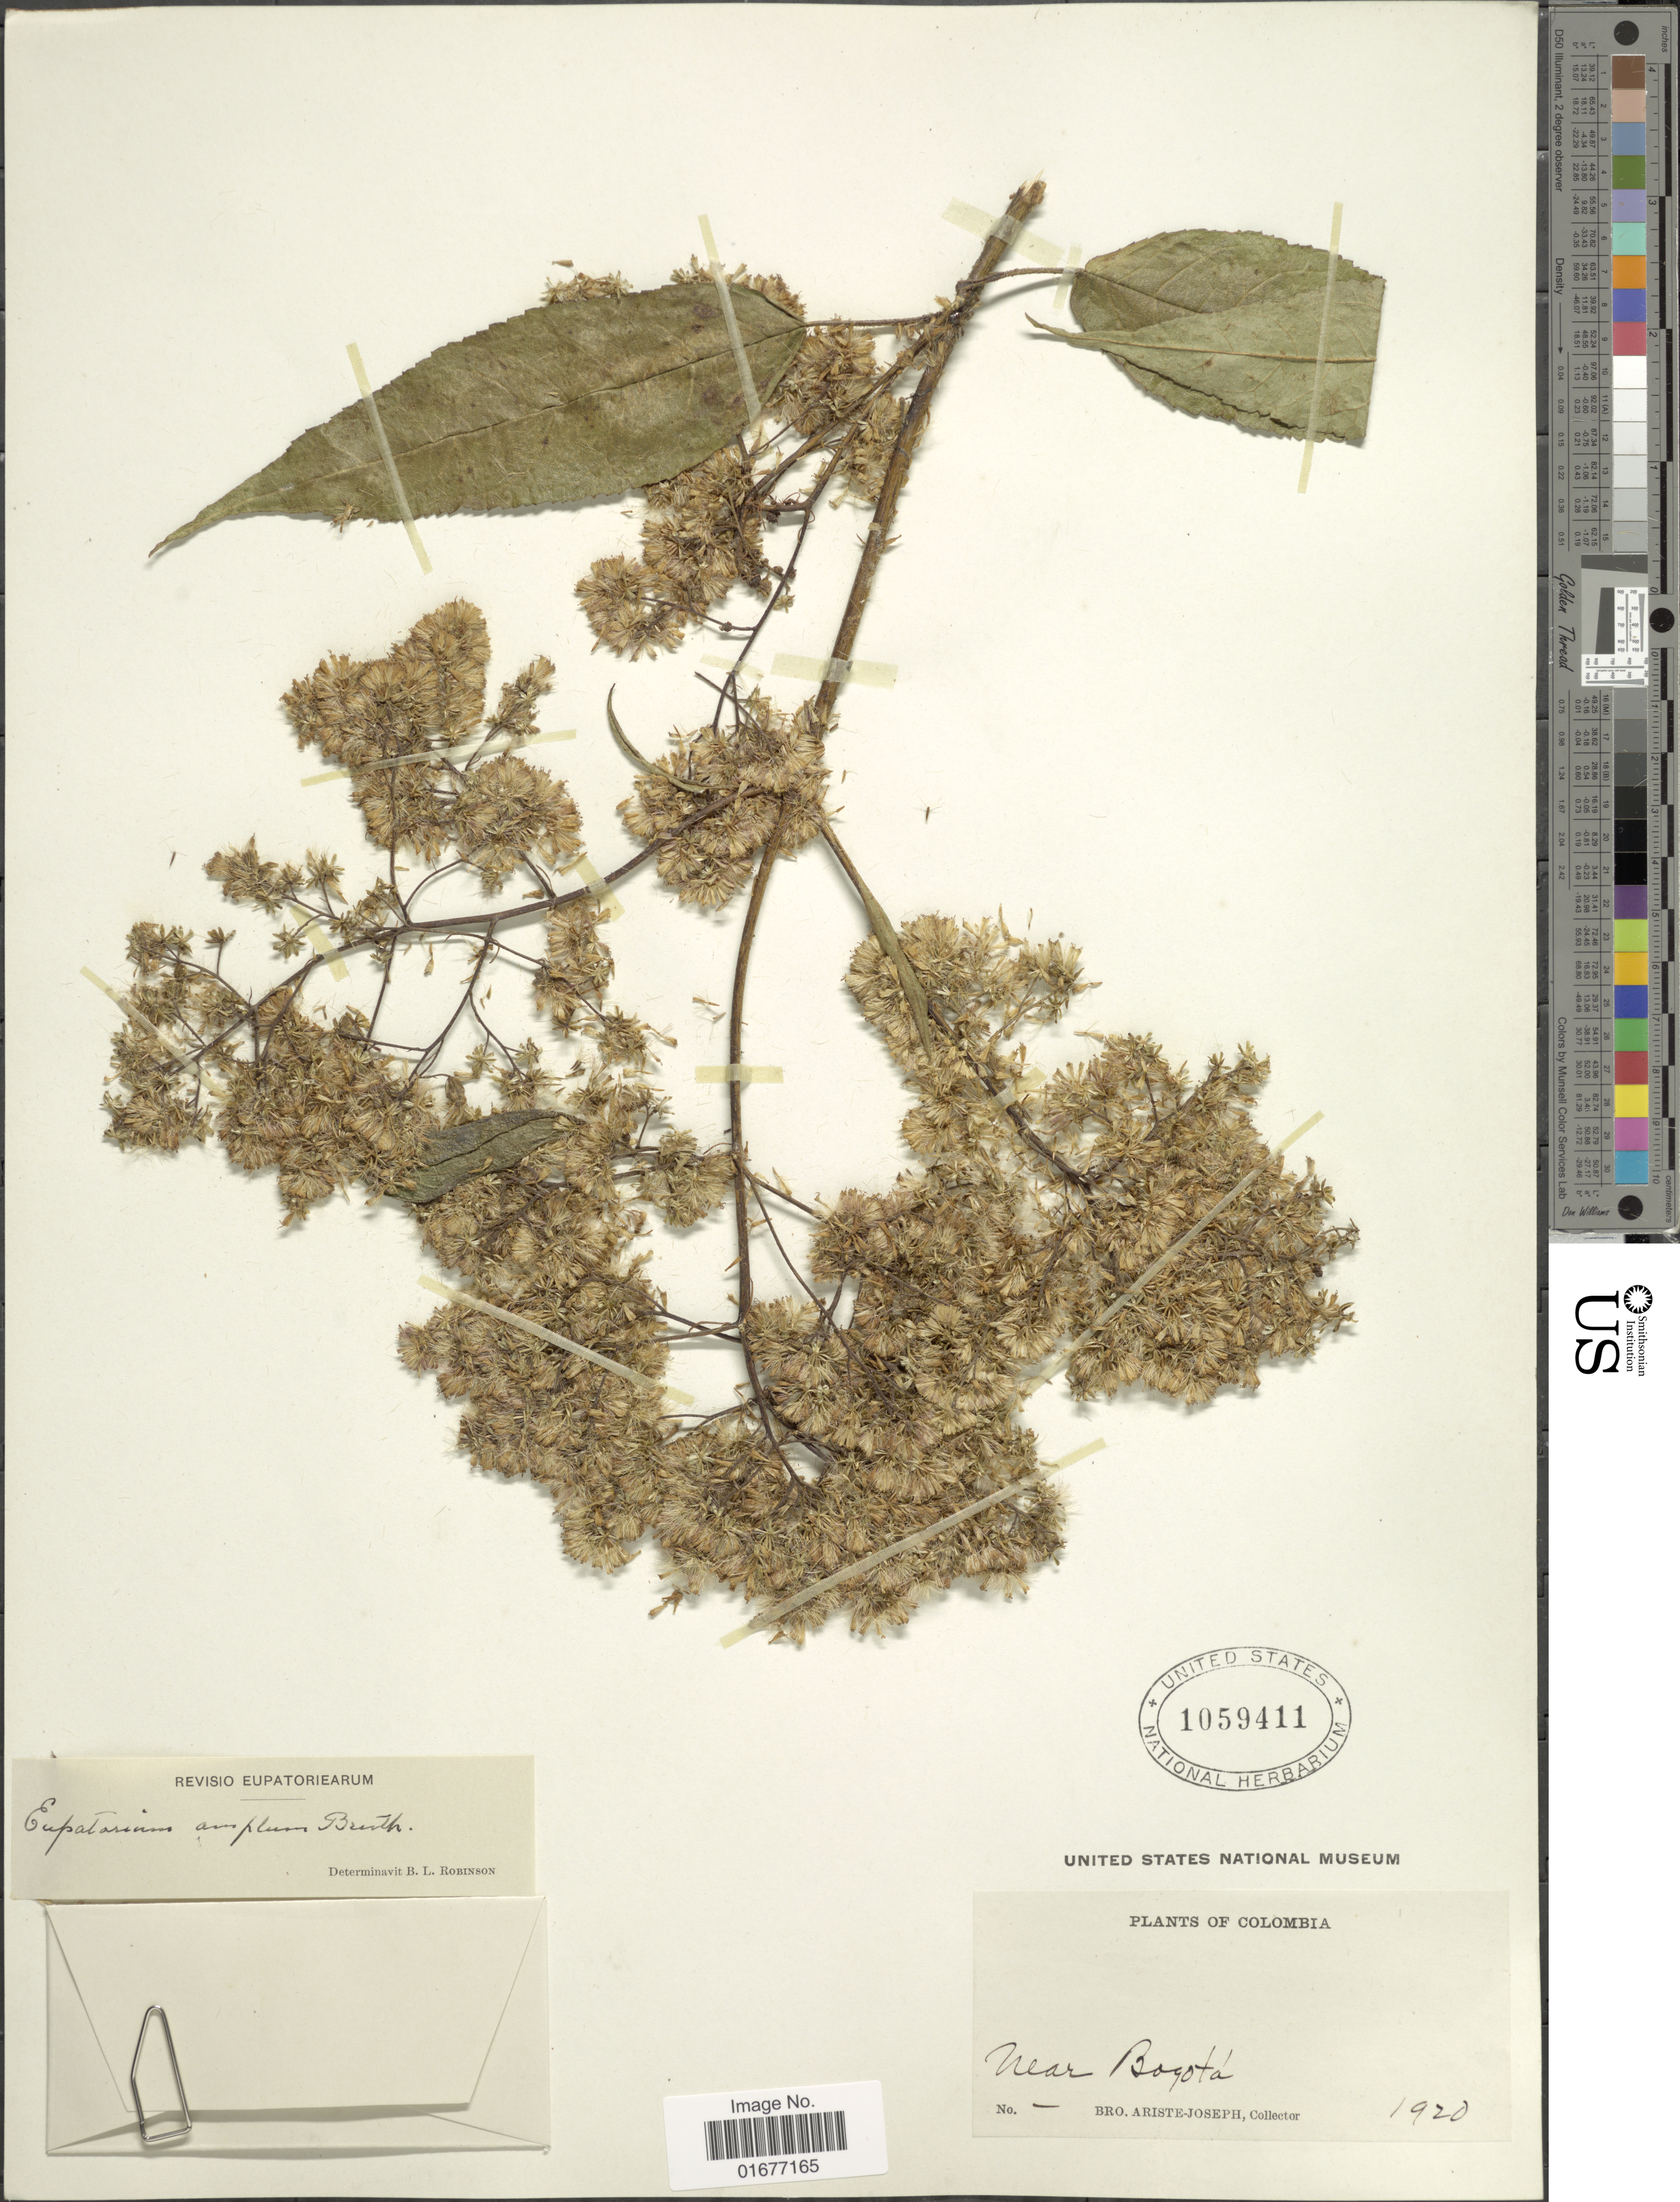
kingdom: Plantae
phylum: Tracheophyta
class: Magnoliopsida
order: Asterales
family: Asteraceae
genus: Ageratina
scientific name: Ageratina ampla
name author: (Benth.) R.M. King & H. Rob.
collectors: Bro. Ariste-Joseph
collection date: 1920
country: Colombia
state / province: Bogota D.C.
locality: Near Bogota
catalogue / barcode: US 1059411